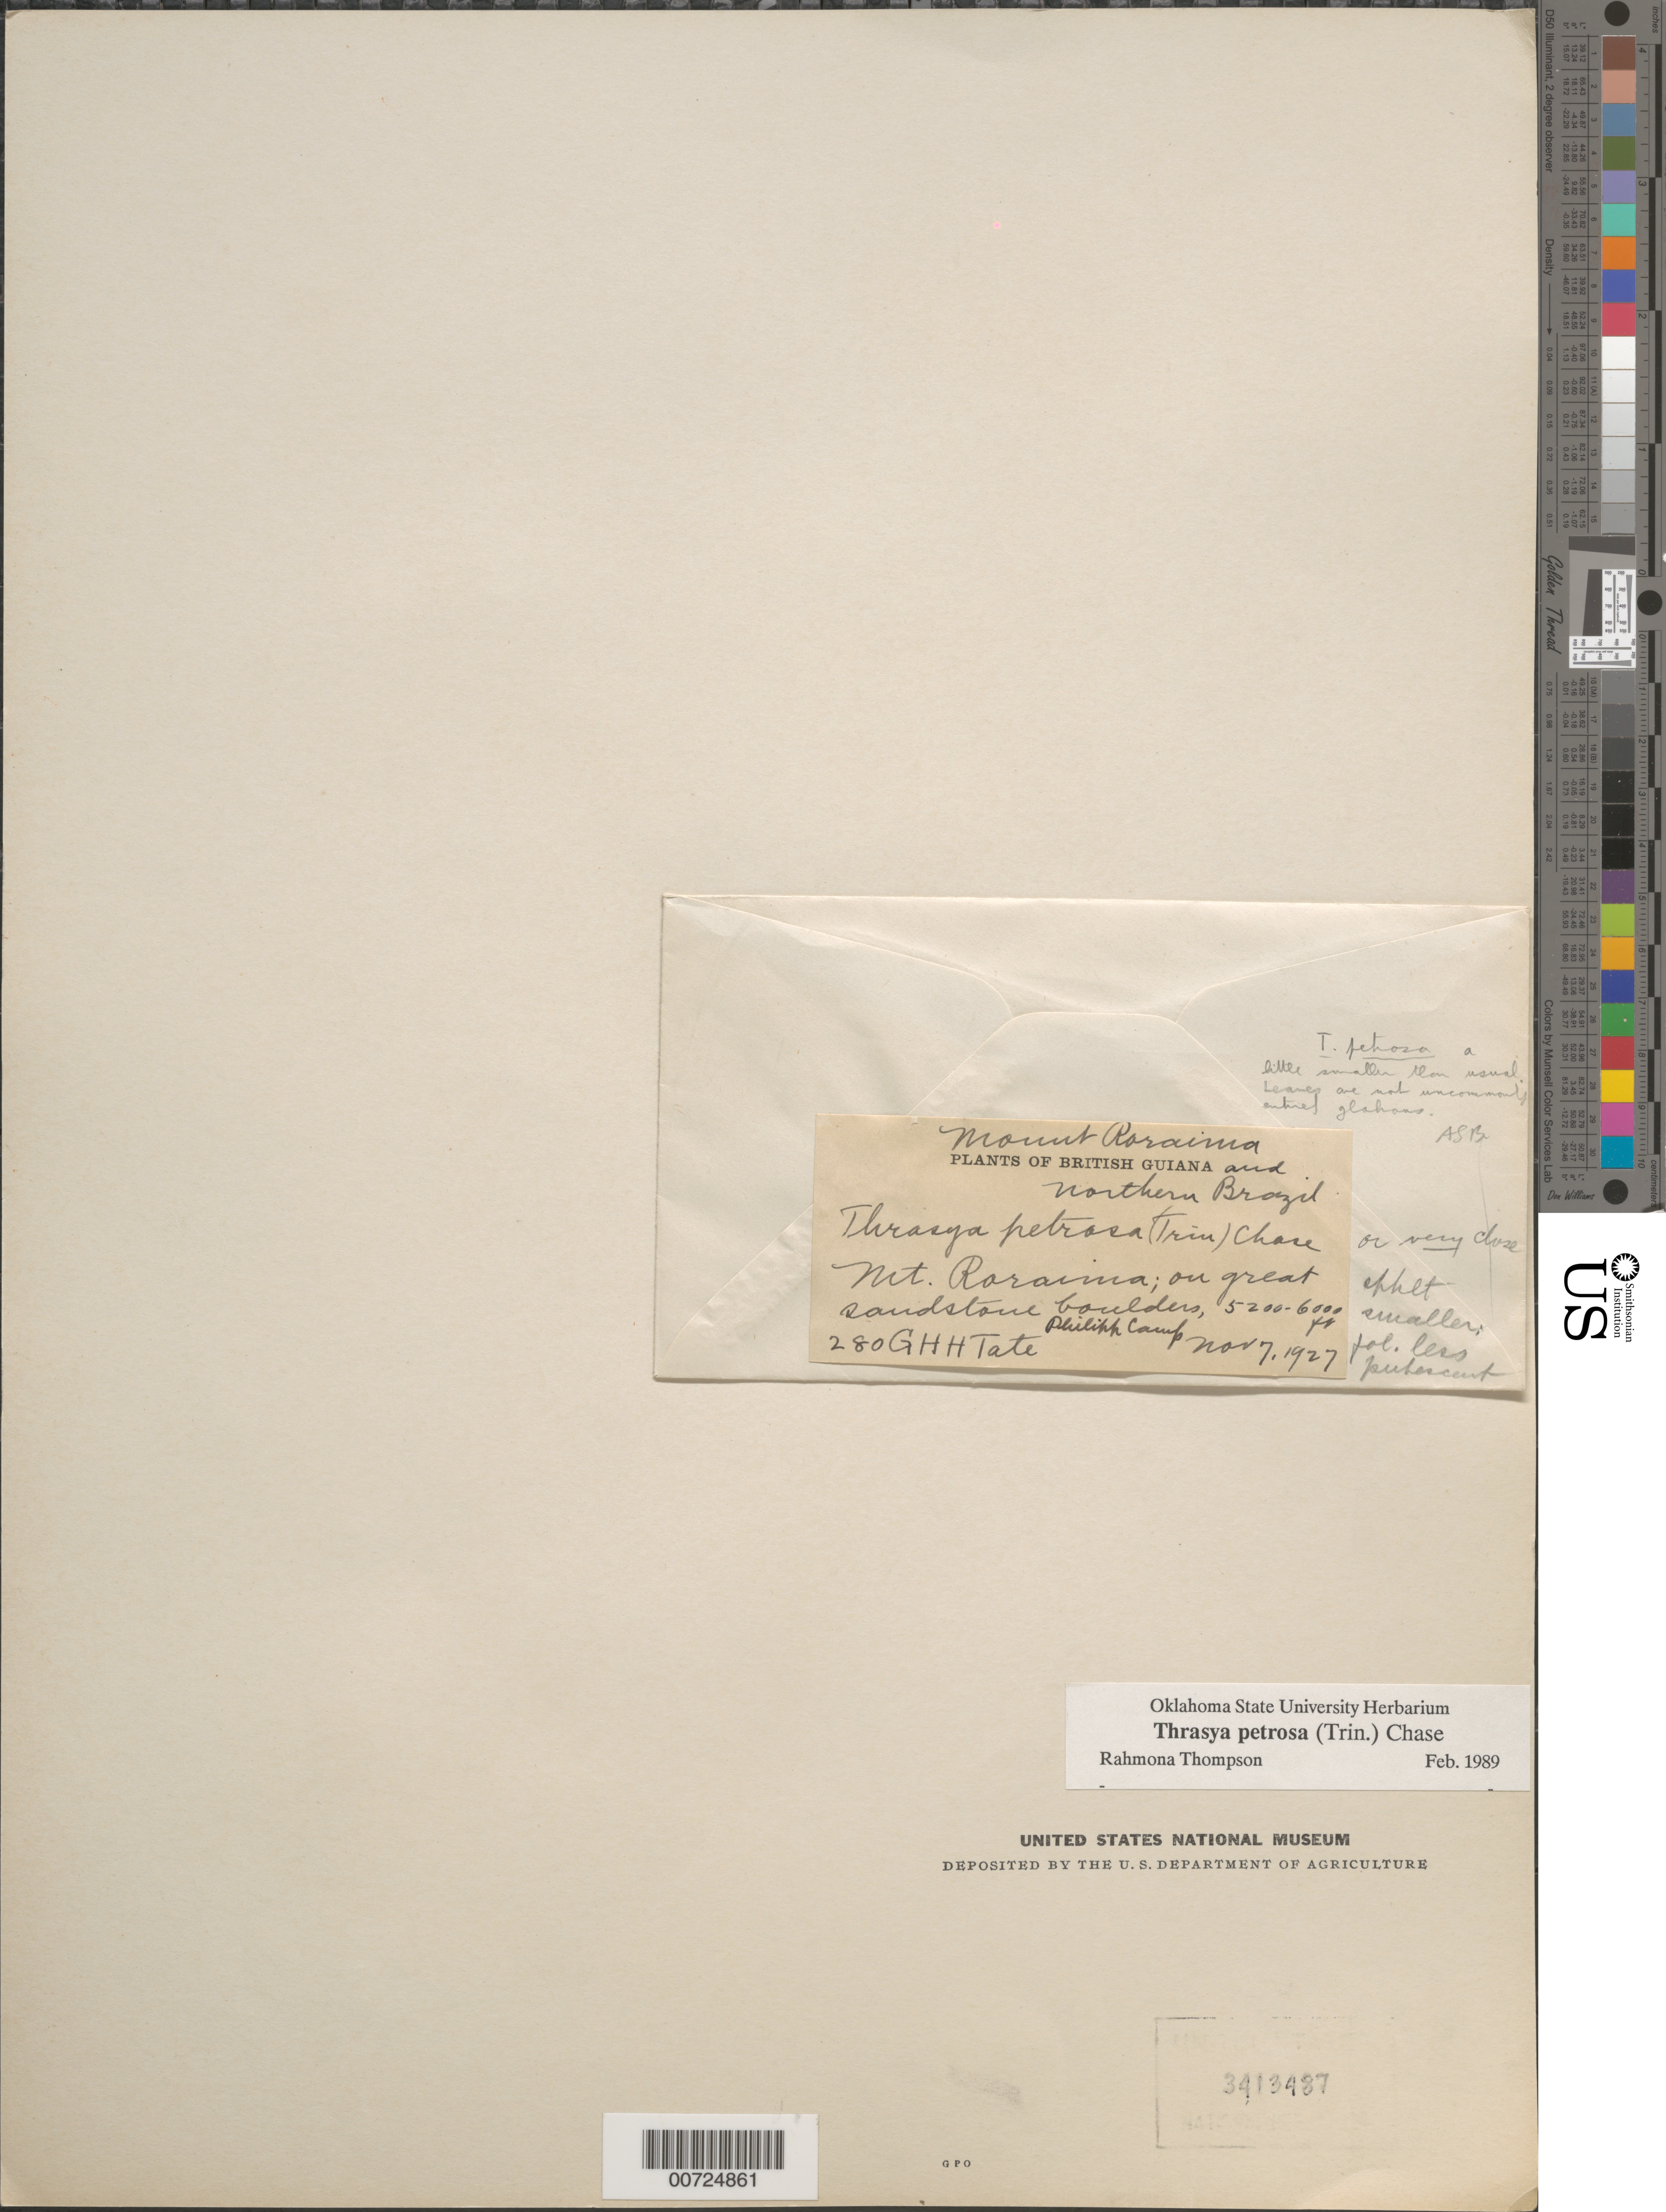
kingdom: Plantae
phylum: Tracheophyta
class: Liliopsida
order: Poales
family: Poaceae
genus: Thrasya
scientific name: Thrasya petrosa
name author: (Trin.) Chase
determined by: Thompson, R.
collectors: G. H. H.Tate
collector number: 280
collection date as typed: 1-Nov-28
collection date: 1928-11-01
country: Guyana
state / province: Cuyuni-Mazaruni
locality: Mt. Roraima, Philipp Camp (Mt Roraima and northern Brazil)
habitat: On great sandstone boulders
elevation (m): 1585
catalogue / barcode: US 3413487